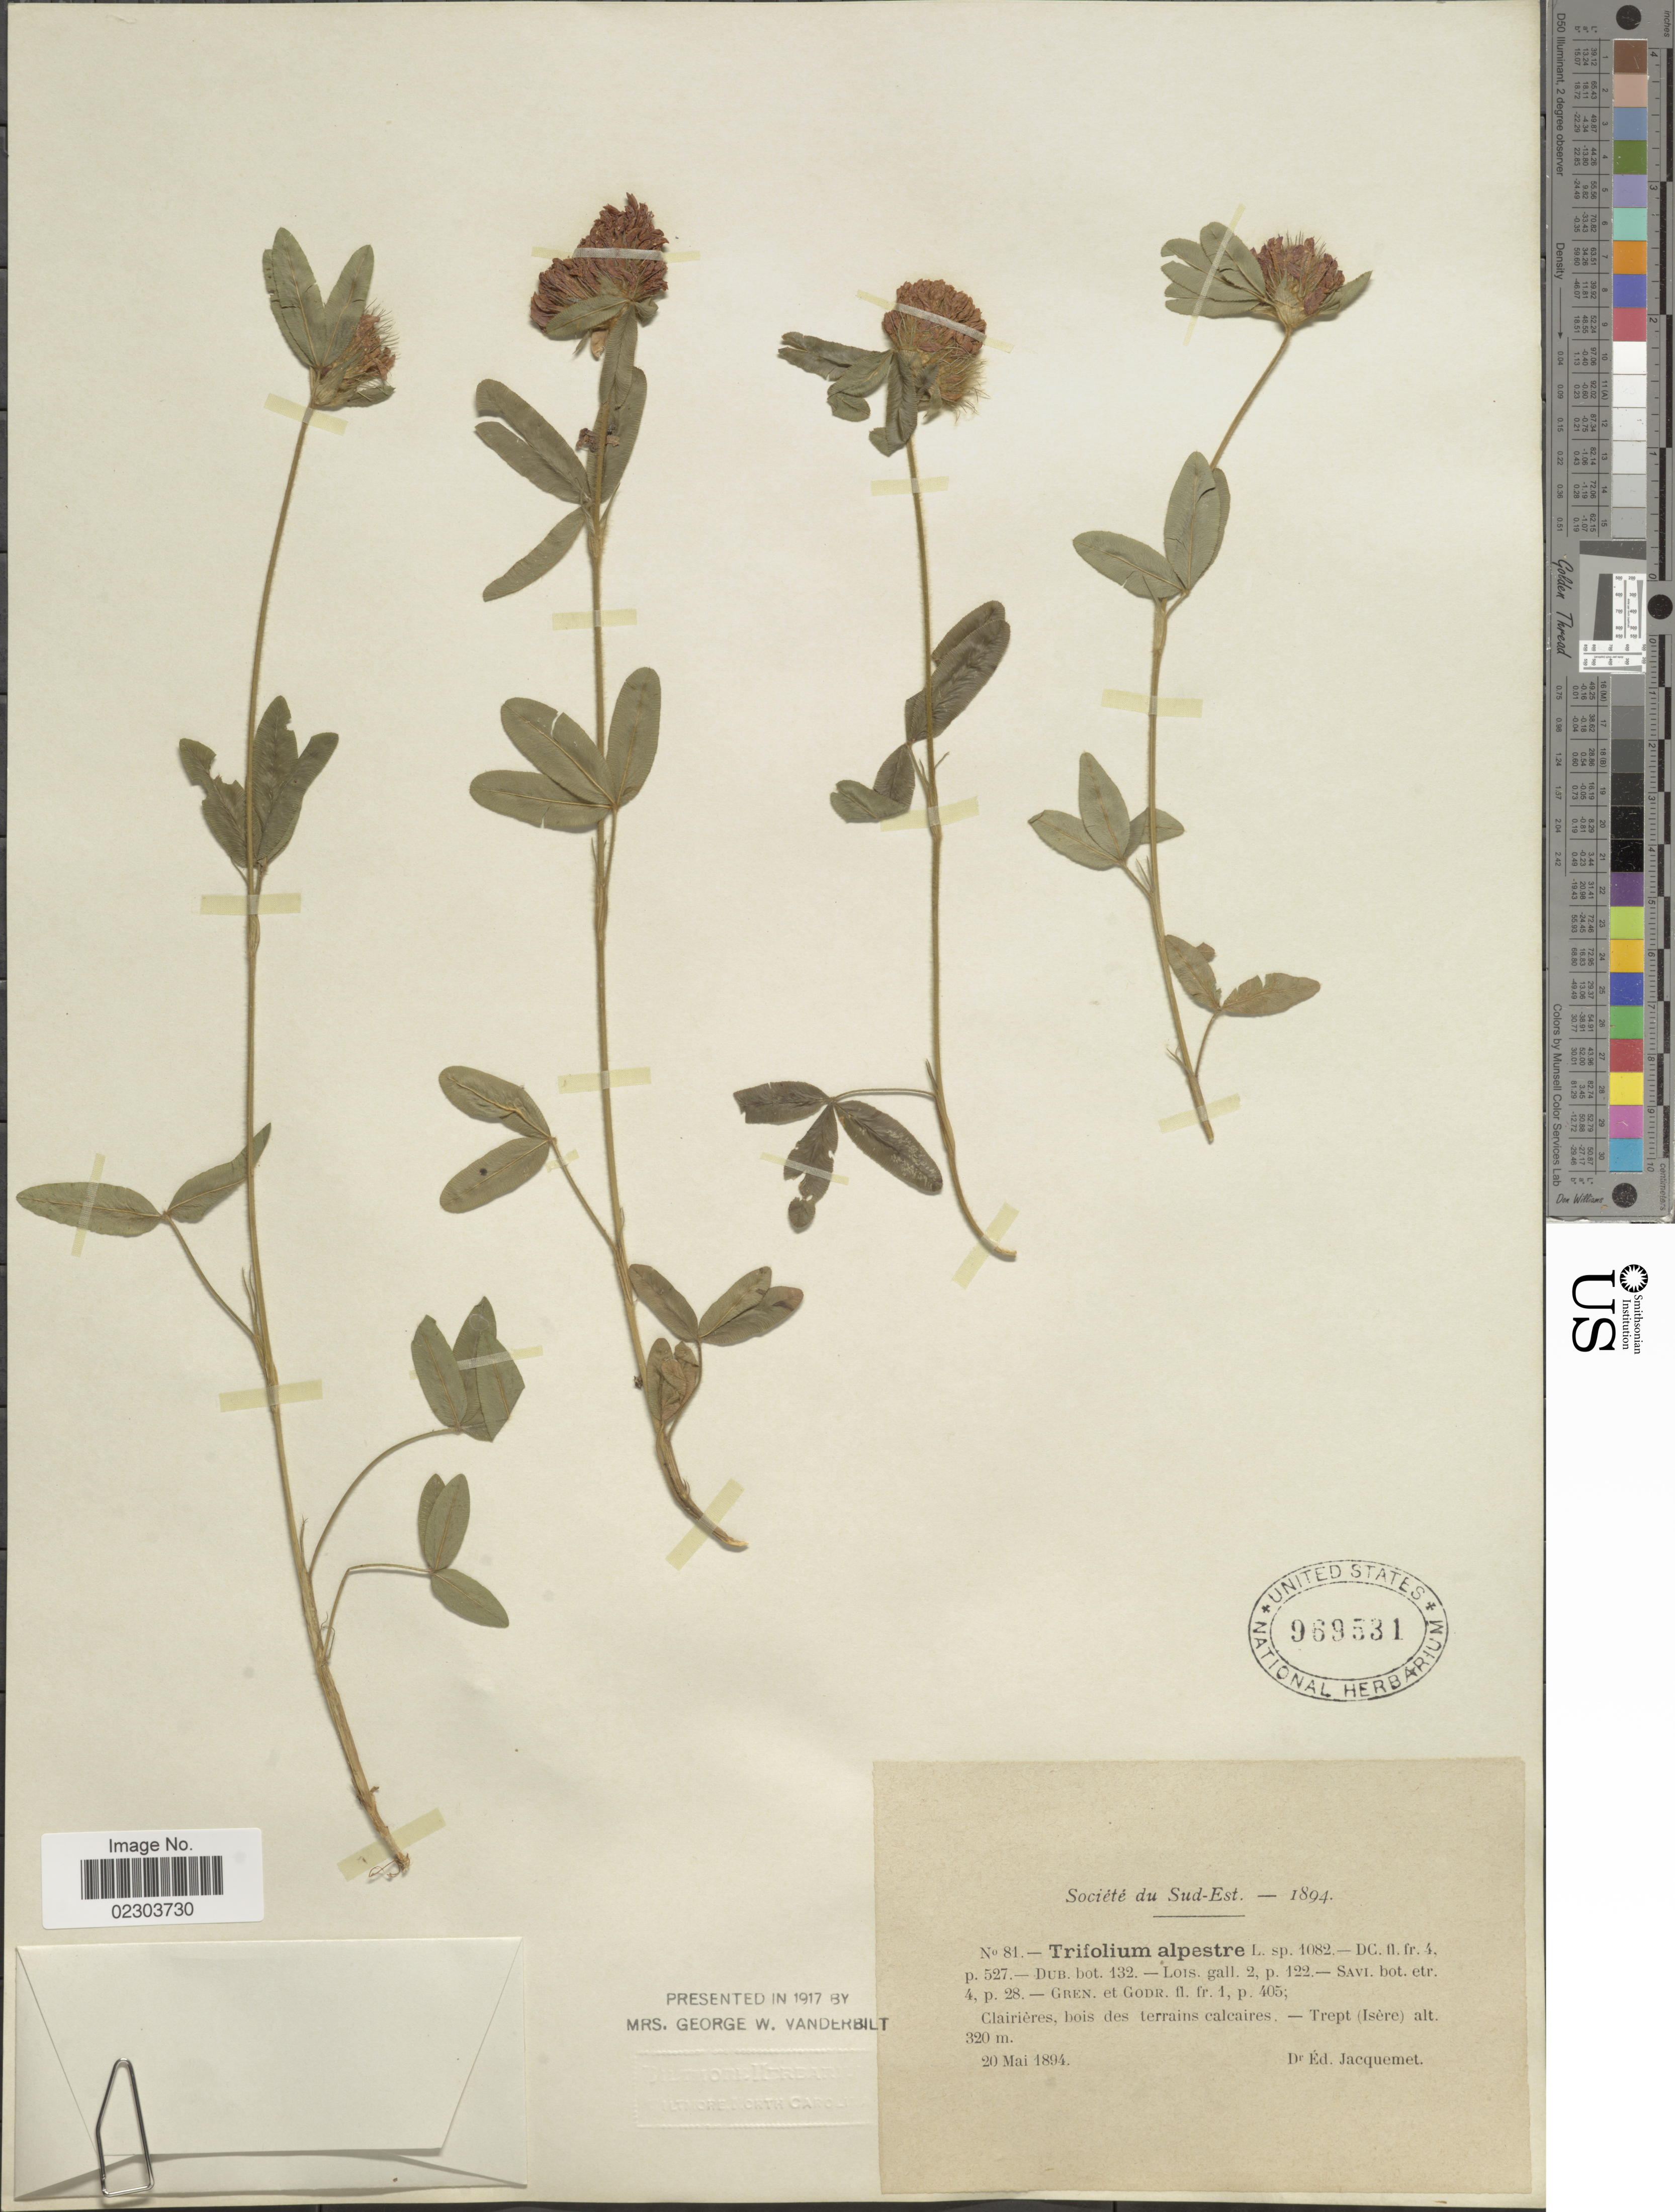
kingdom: Plantae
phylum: Tracheophyta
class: Magnoliopsida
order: Fabales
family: Fabaceae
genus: Trifolium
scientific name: Trifolium alpestre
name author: L.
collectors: E. Jacquemet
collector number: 81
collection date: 1894-05-20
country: France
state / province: Auvergne-Rhône-Alpes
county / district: Isère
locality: Societe du Sud-Est., Clairieres, bois des terrains calcaires, Trep (Isere)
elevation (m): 320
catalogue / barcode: US 969531